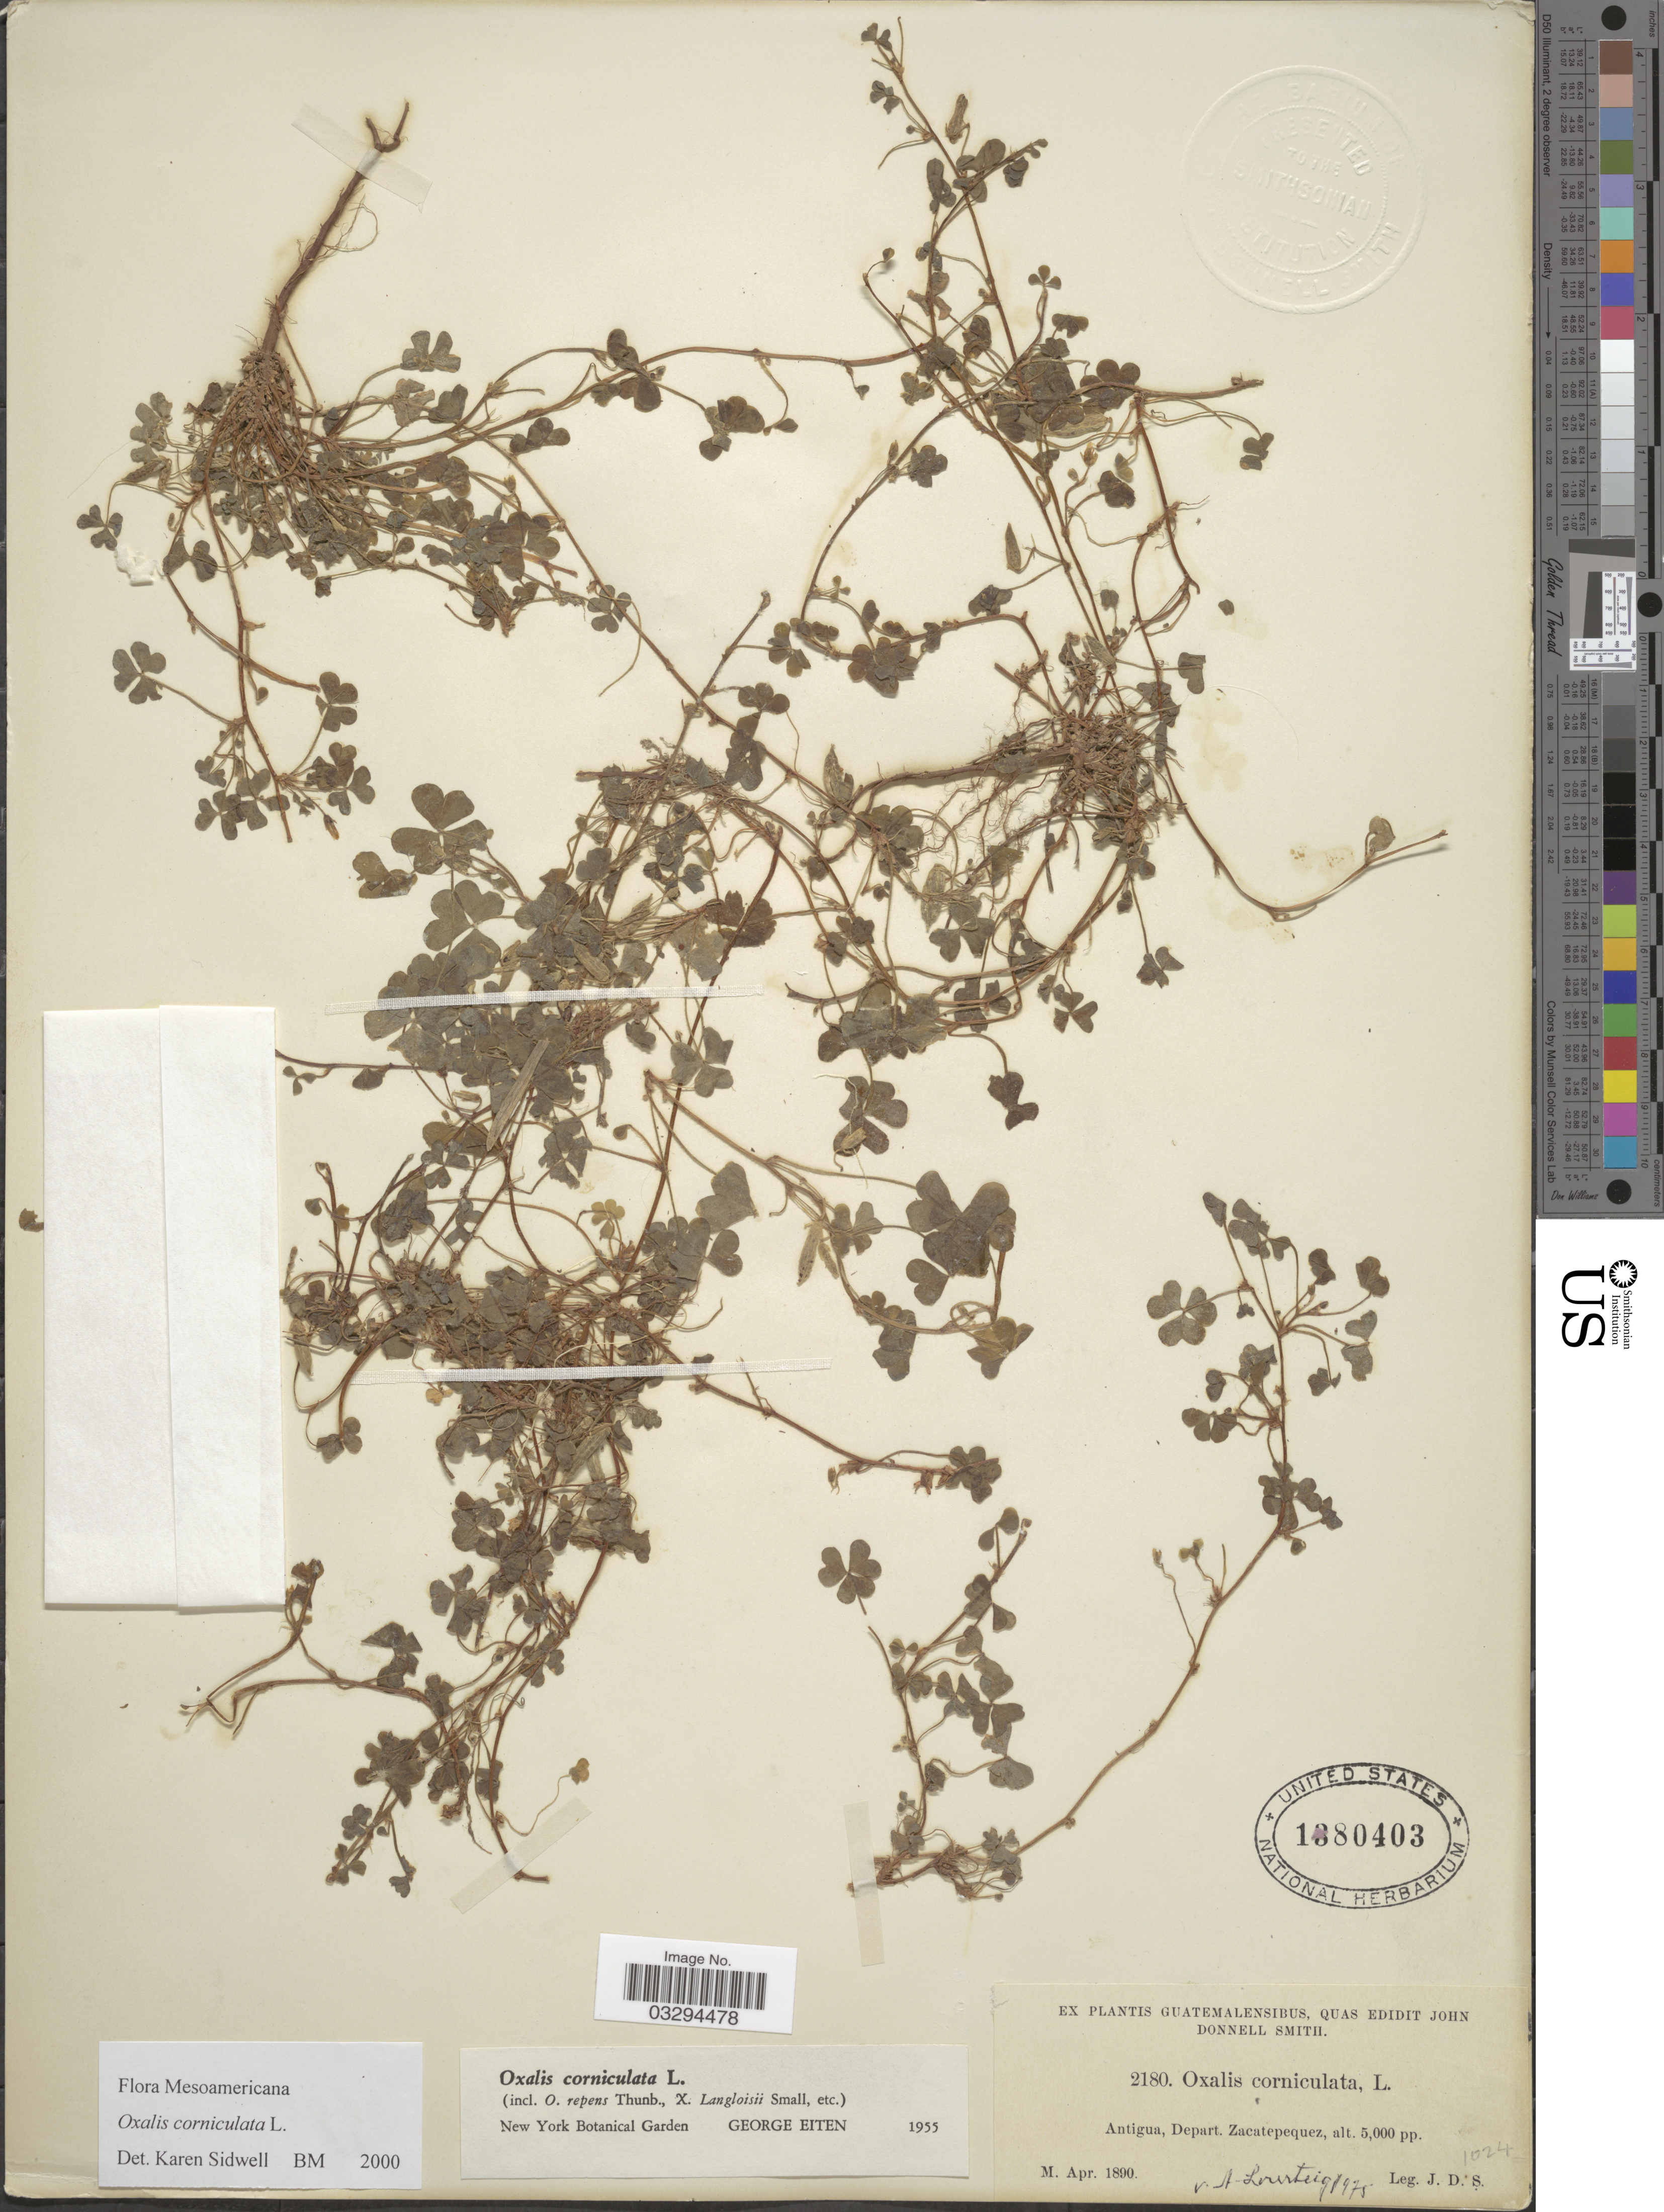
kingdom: Plantae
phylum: Tracheophyta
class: Magnoliopsida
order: Oxalidales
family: Oxalidaceae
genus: Oxalis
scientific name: Oxalis corniculata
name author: L.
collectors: J. Donnell Smith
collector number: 2180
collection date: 1890-04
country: Mexico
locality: Antigua, Depart. Zacatepequez.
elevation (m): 1524